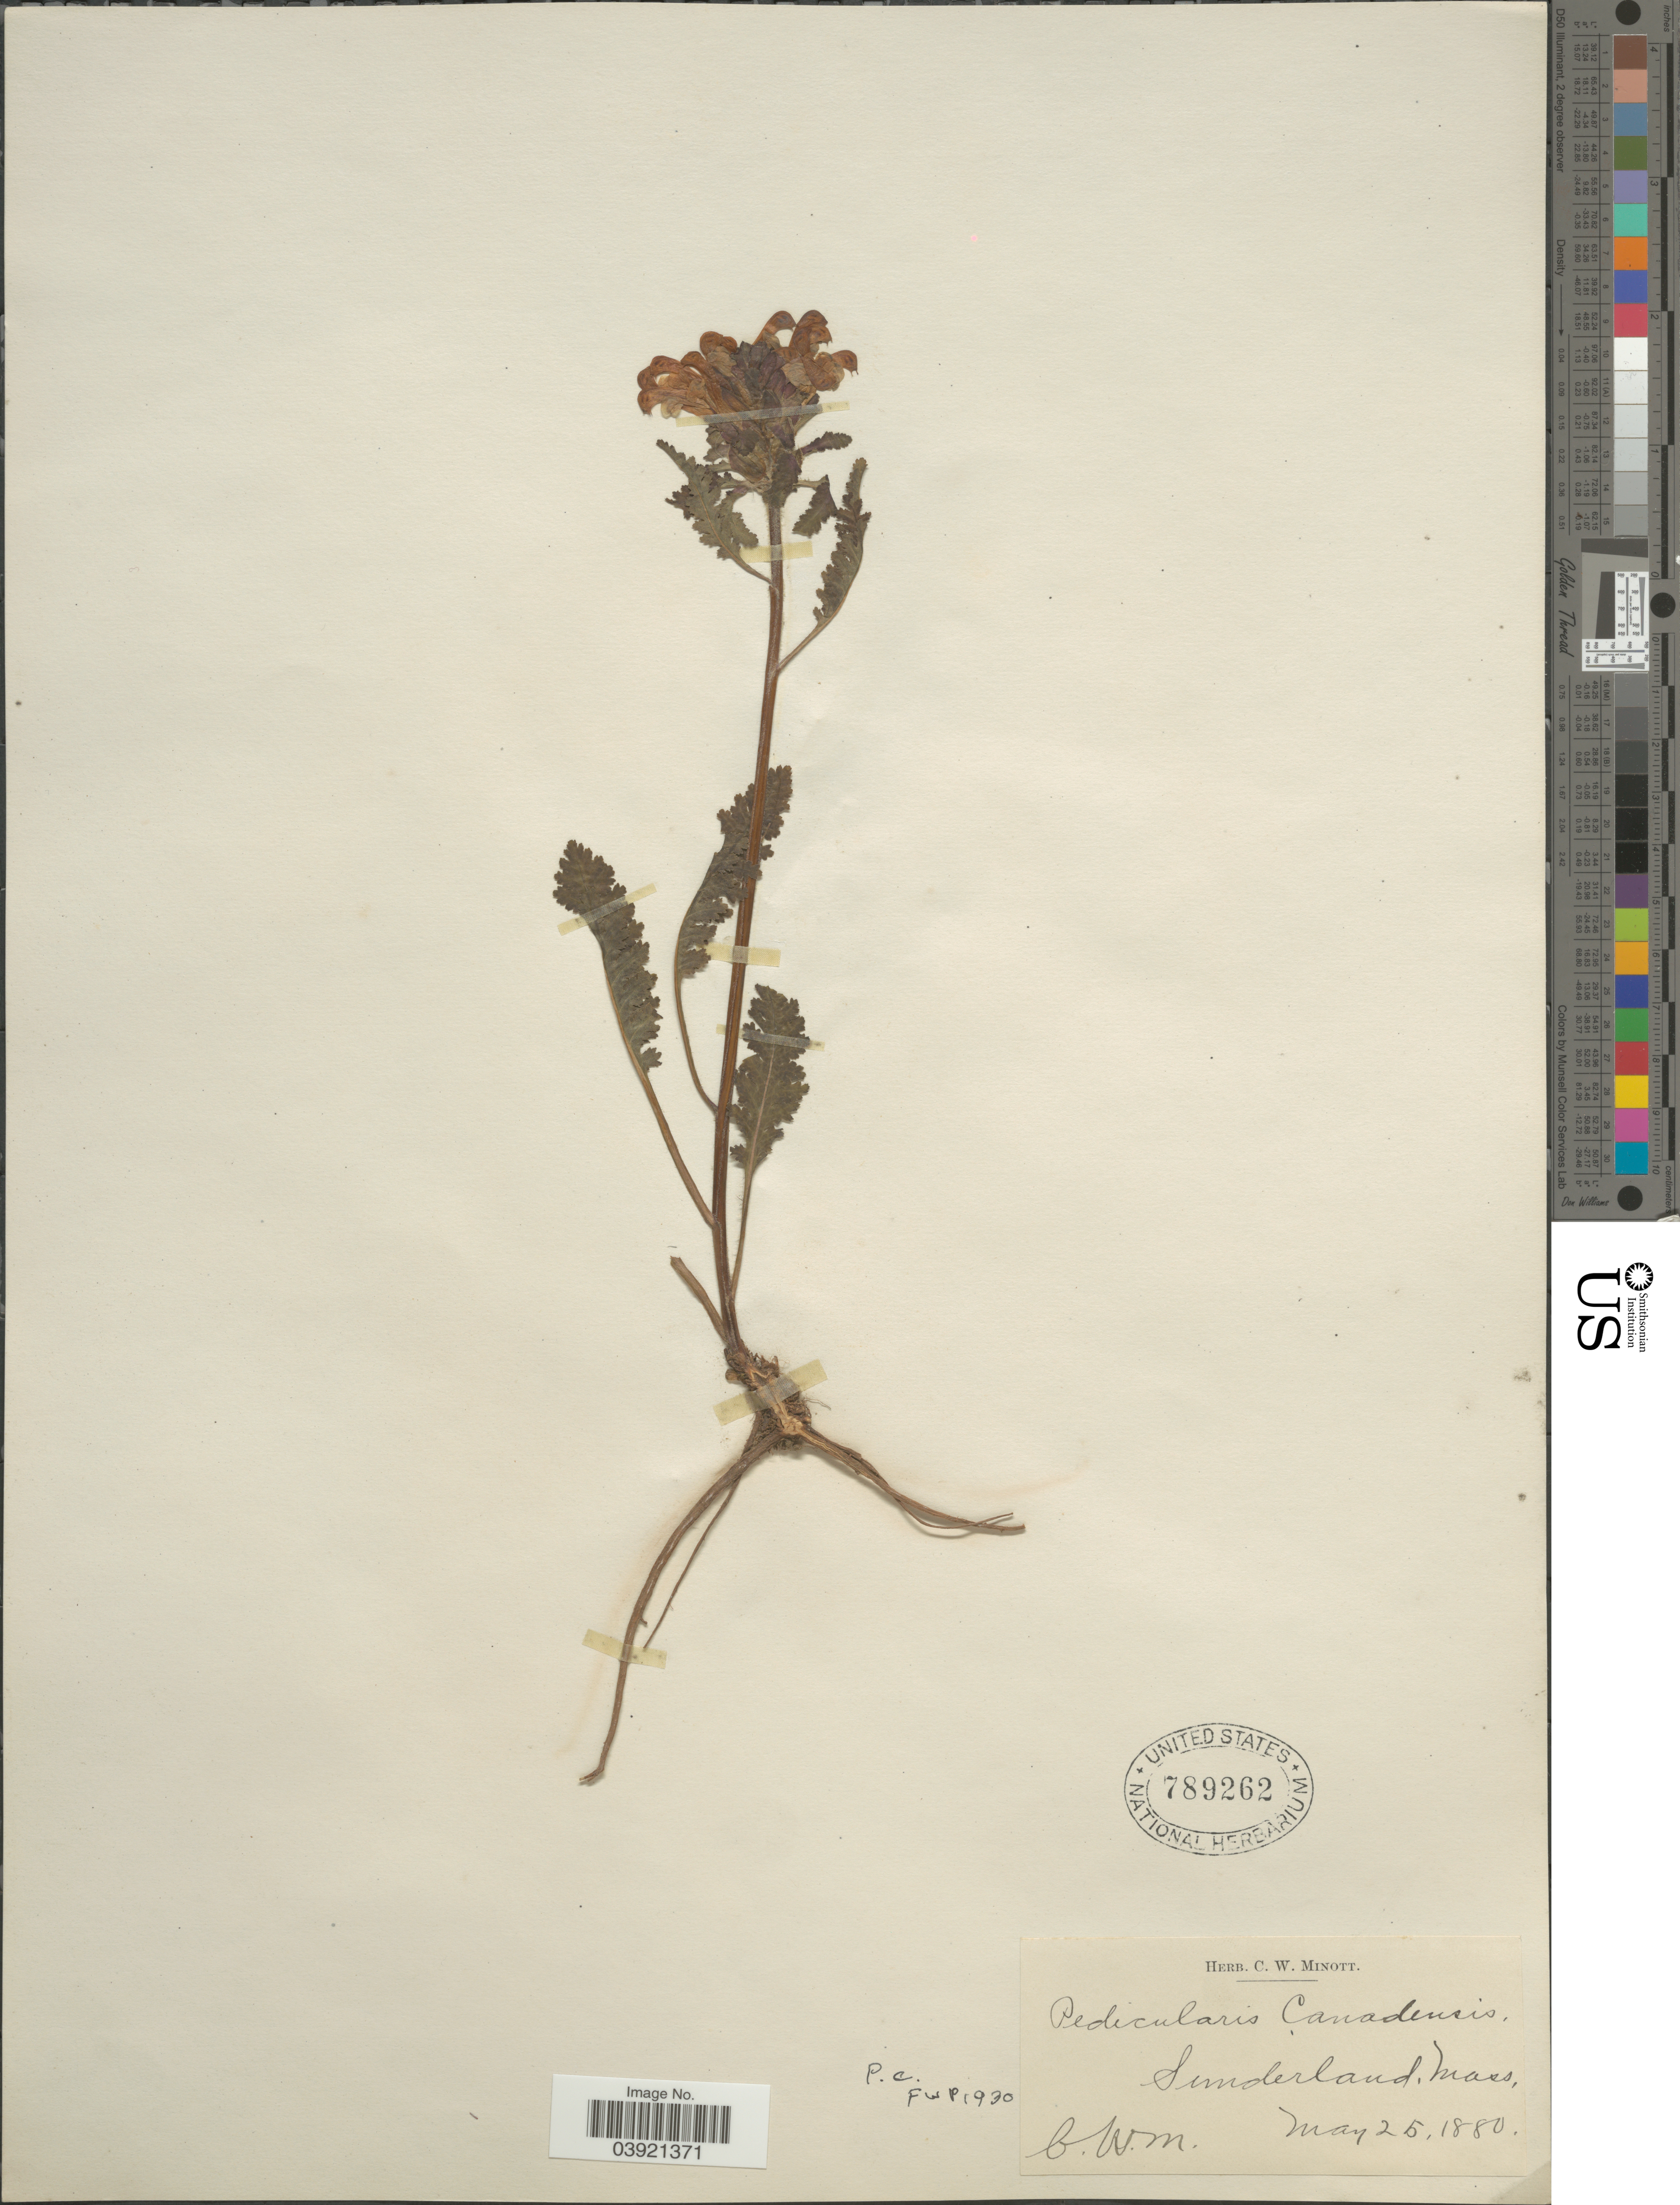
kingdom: Plantae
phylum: Tracheophyta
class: Magnoliopsida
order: Lamiales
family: Orobanchaceae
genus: Pedicularis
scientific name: Pedicularis canadensis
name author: L.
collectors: C. Minott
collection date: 1880-05-25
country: United States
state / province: Massachusetts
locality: Sunderland.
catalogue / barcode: US 789262